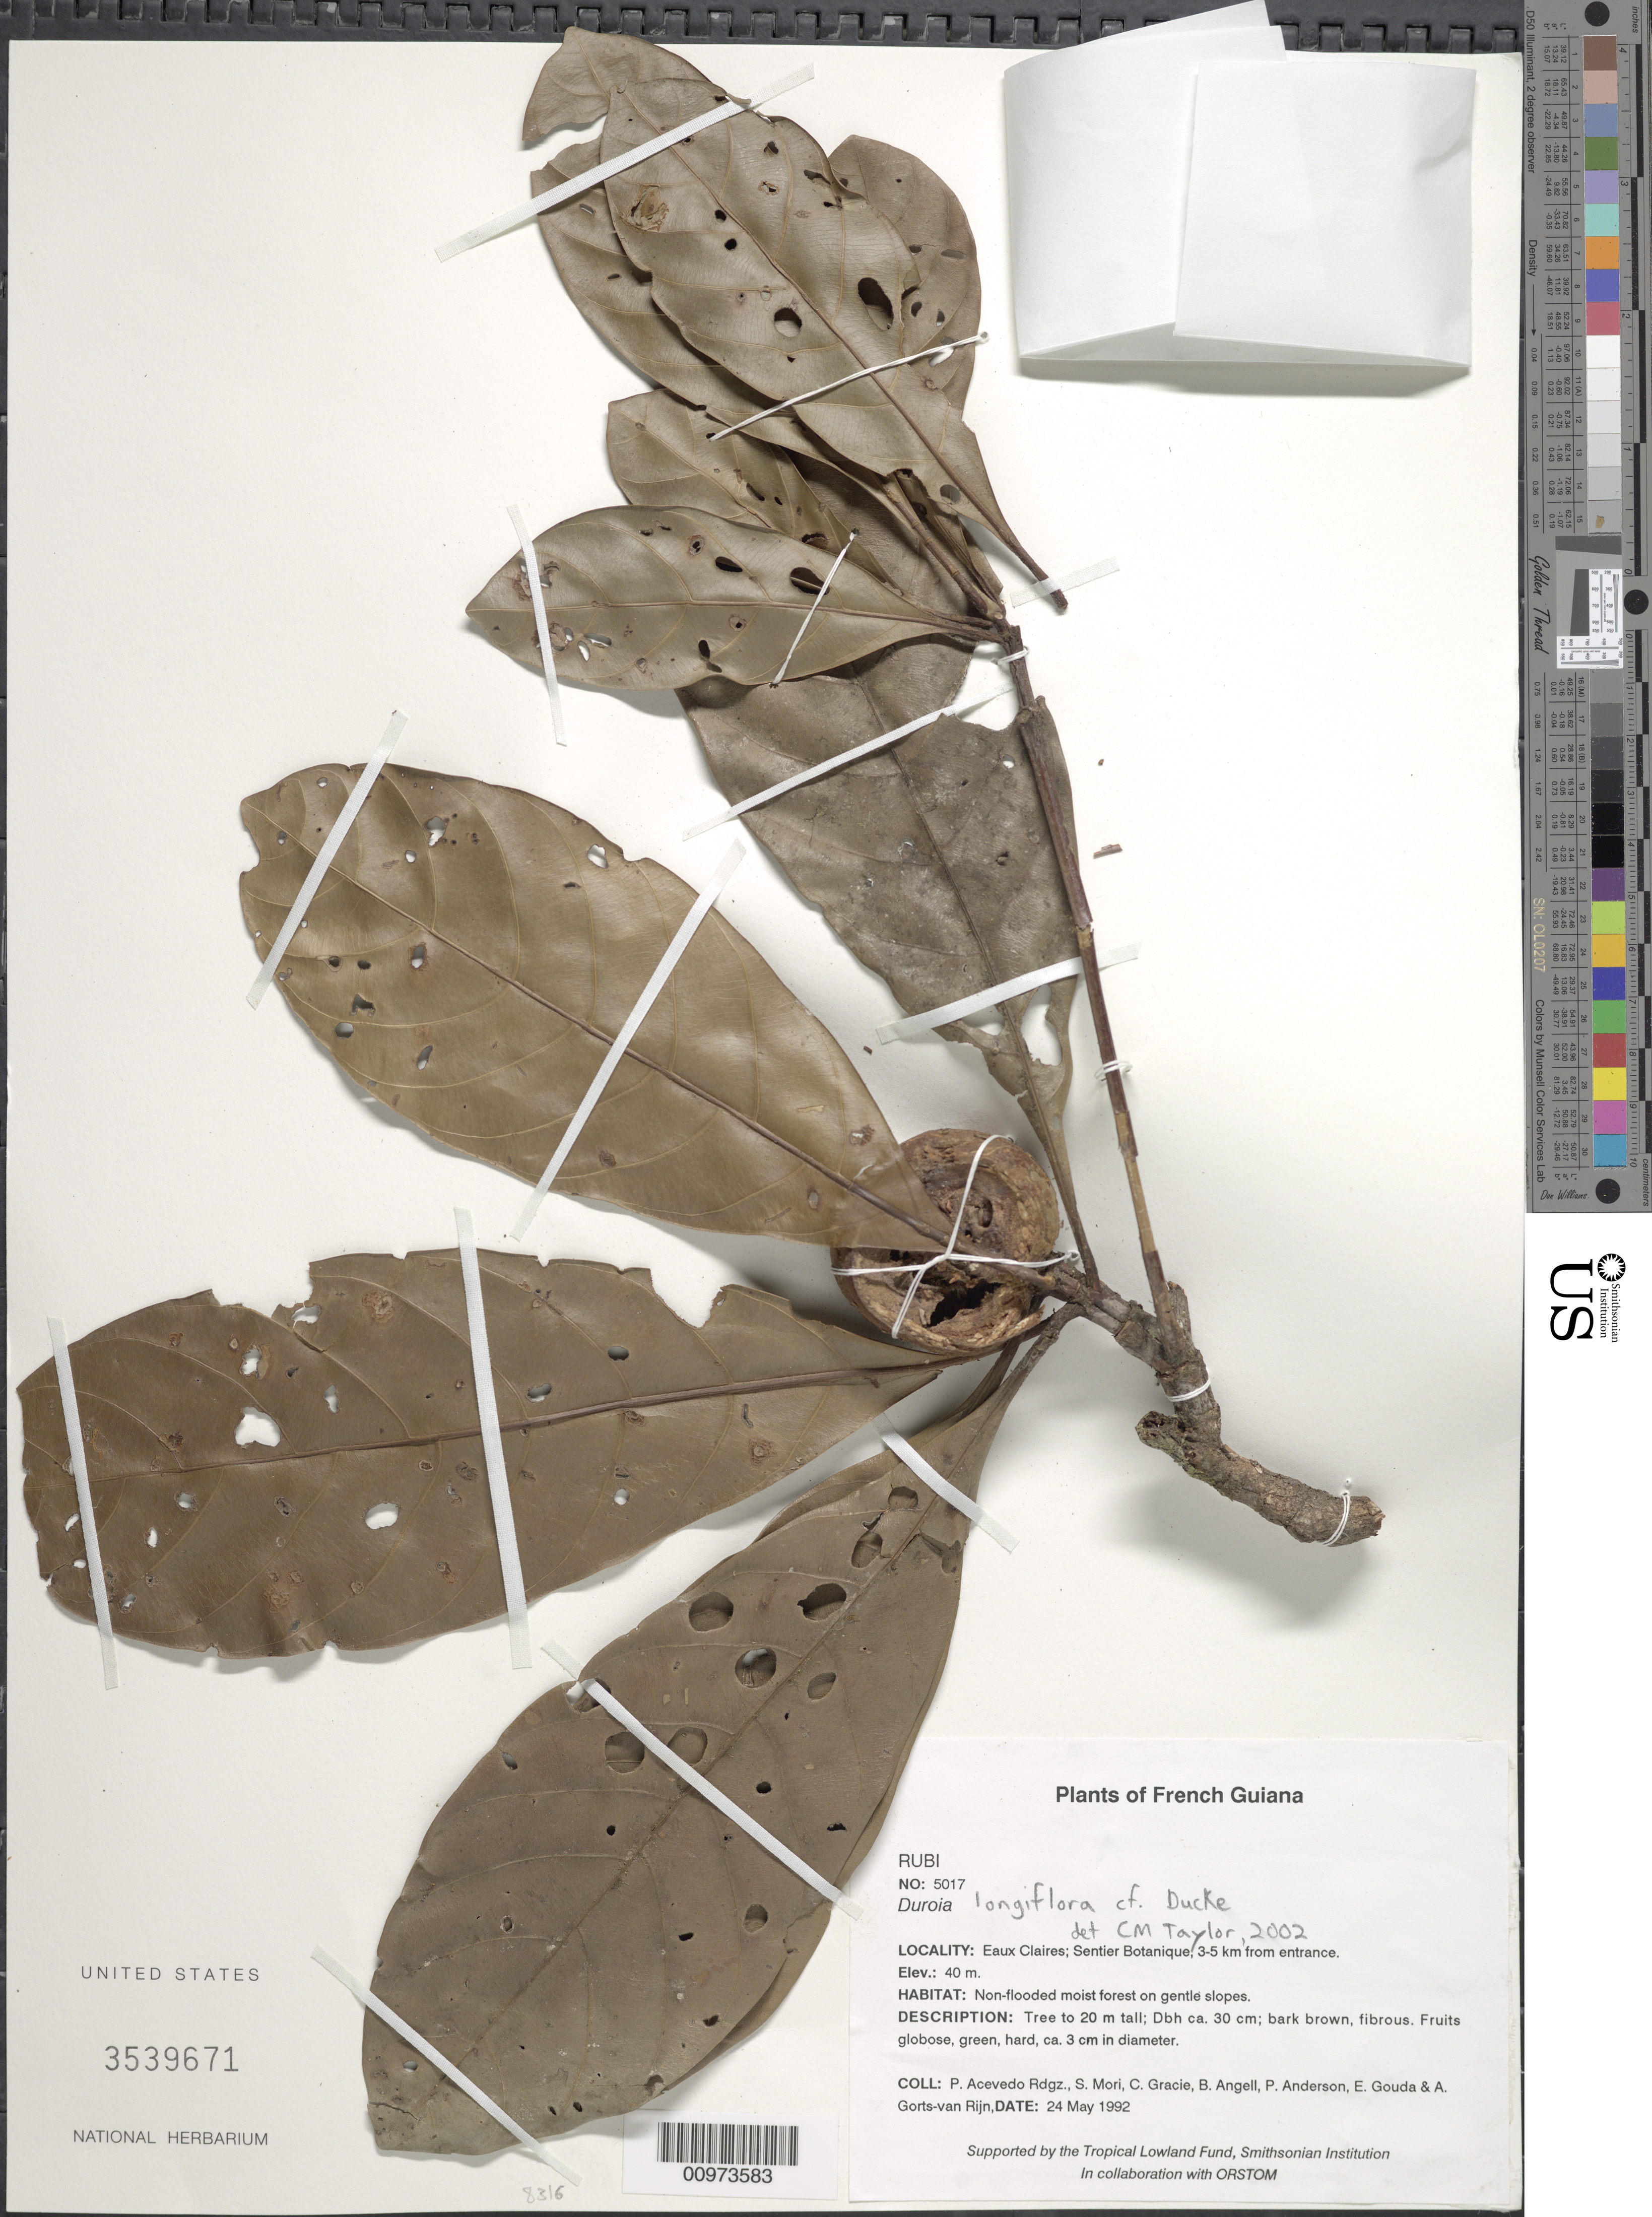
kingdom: Plantae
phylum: Tracheophyta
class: Magnoliopsida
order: Gentianales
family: Rubiaceae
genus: Duroia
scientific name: Duroia longiflora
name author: Ducke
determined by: Taylor, Charlotte M.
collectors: P. Acevedo-Rodr., S. Mori, C. A. Gracie, Bobbi Angell, P. Anderson, E. J. Gouda & A. .R. A. Görts-van Rijn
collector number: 5017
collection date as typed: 24 May 1992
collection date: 1992-05-24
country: French Guiana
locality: Eaux Claires; Sentier Botanique, 3-5 km from entrance.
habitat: Non-flooded moist forest on gentle slopes.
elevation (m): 400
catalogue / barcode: US 3539671